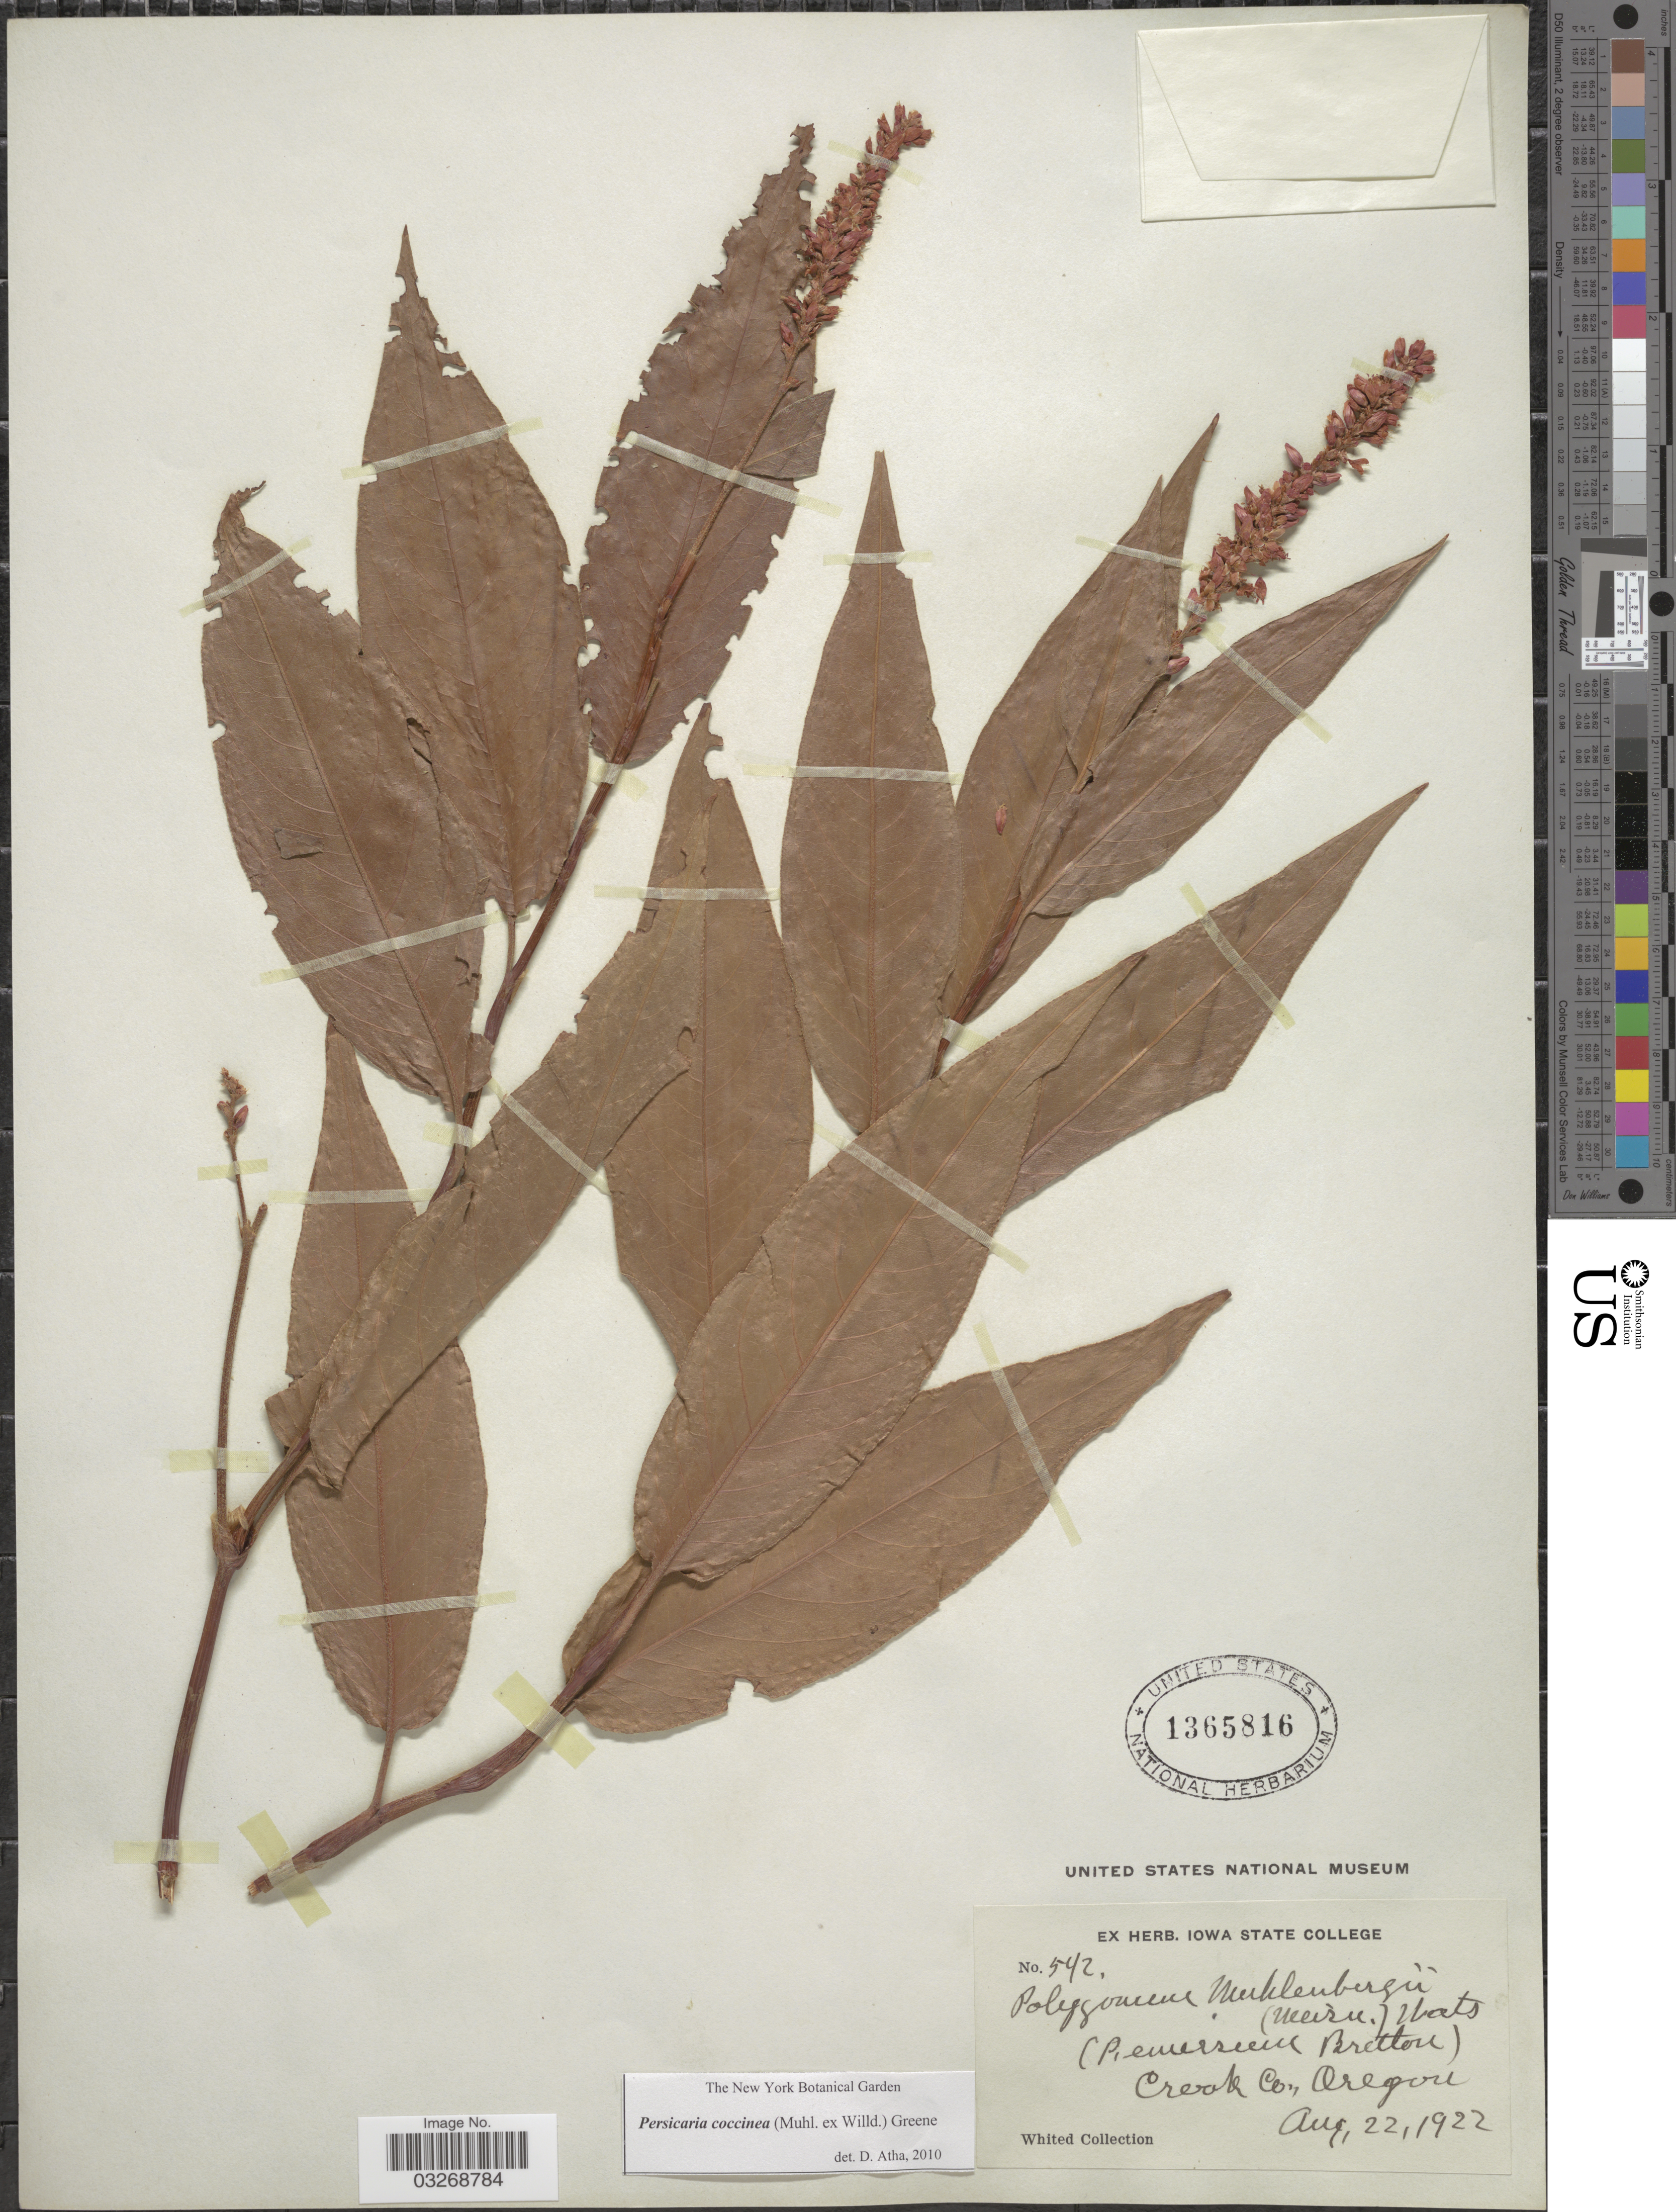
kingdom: Plantae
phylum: Tracheophyta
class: Magnoliopsida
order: Caryophyllales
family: Polygonaceae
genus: Persicaria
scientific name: Persicaria coccinea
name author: (Muhl. ex Willd.) Greene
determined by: Atha, D. E.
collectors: Whited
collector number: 542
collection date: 1922-08-22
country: United States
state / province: Oregon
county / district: Crook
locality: Crook Co.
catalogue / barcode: US 1365816